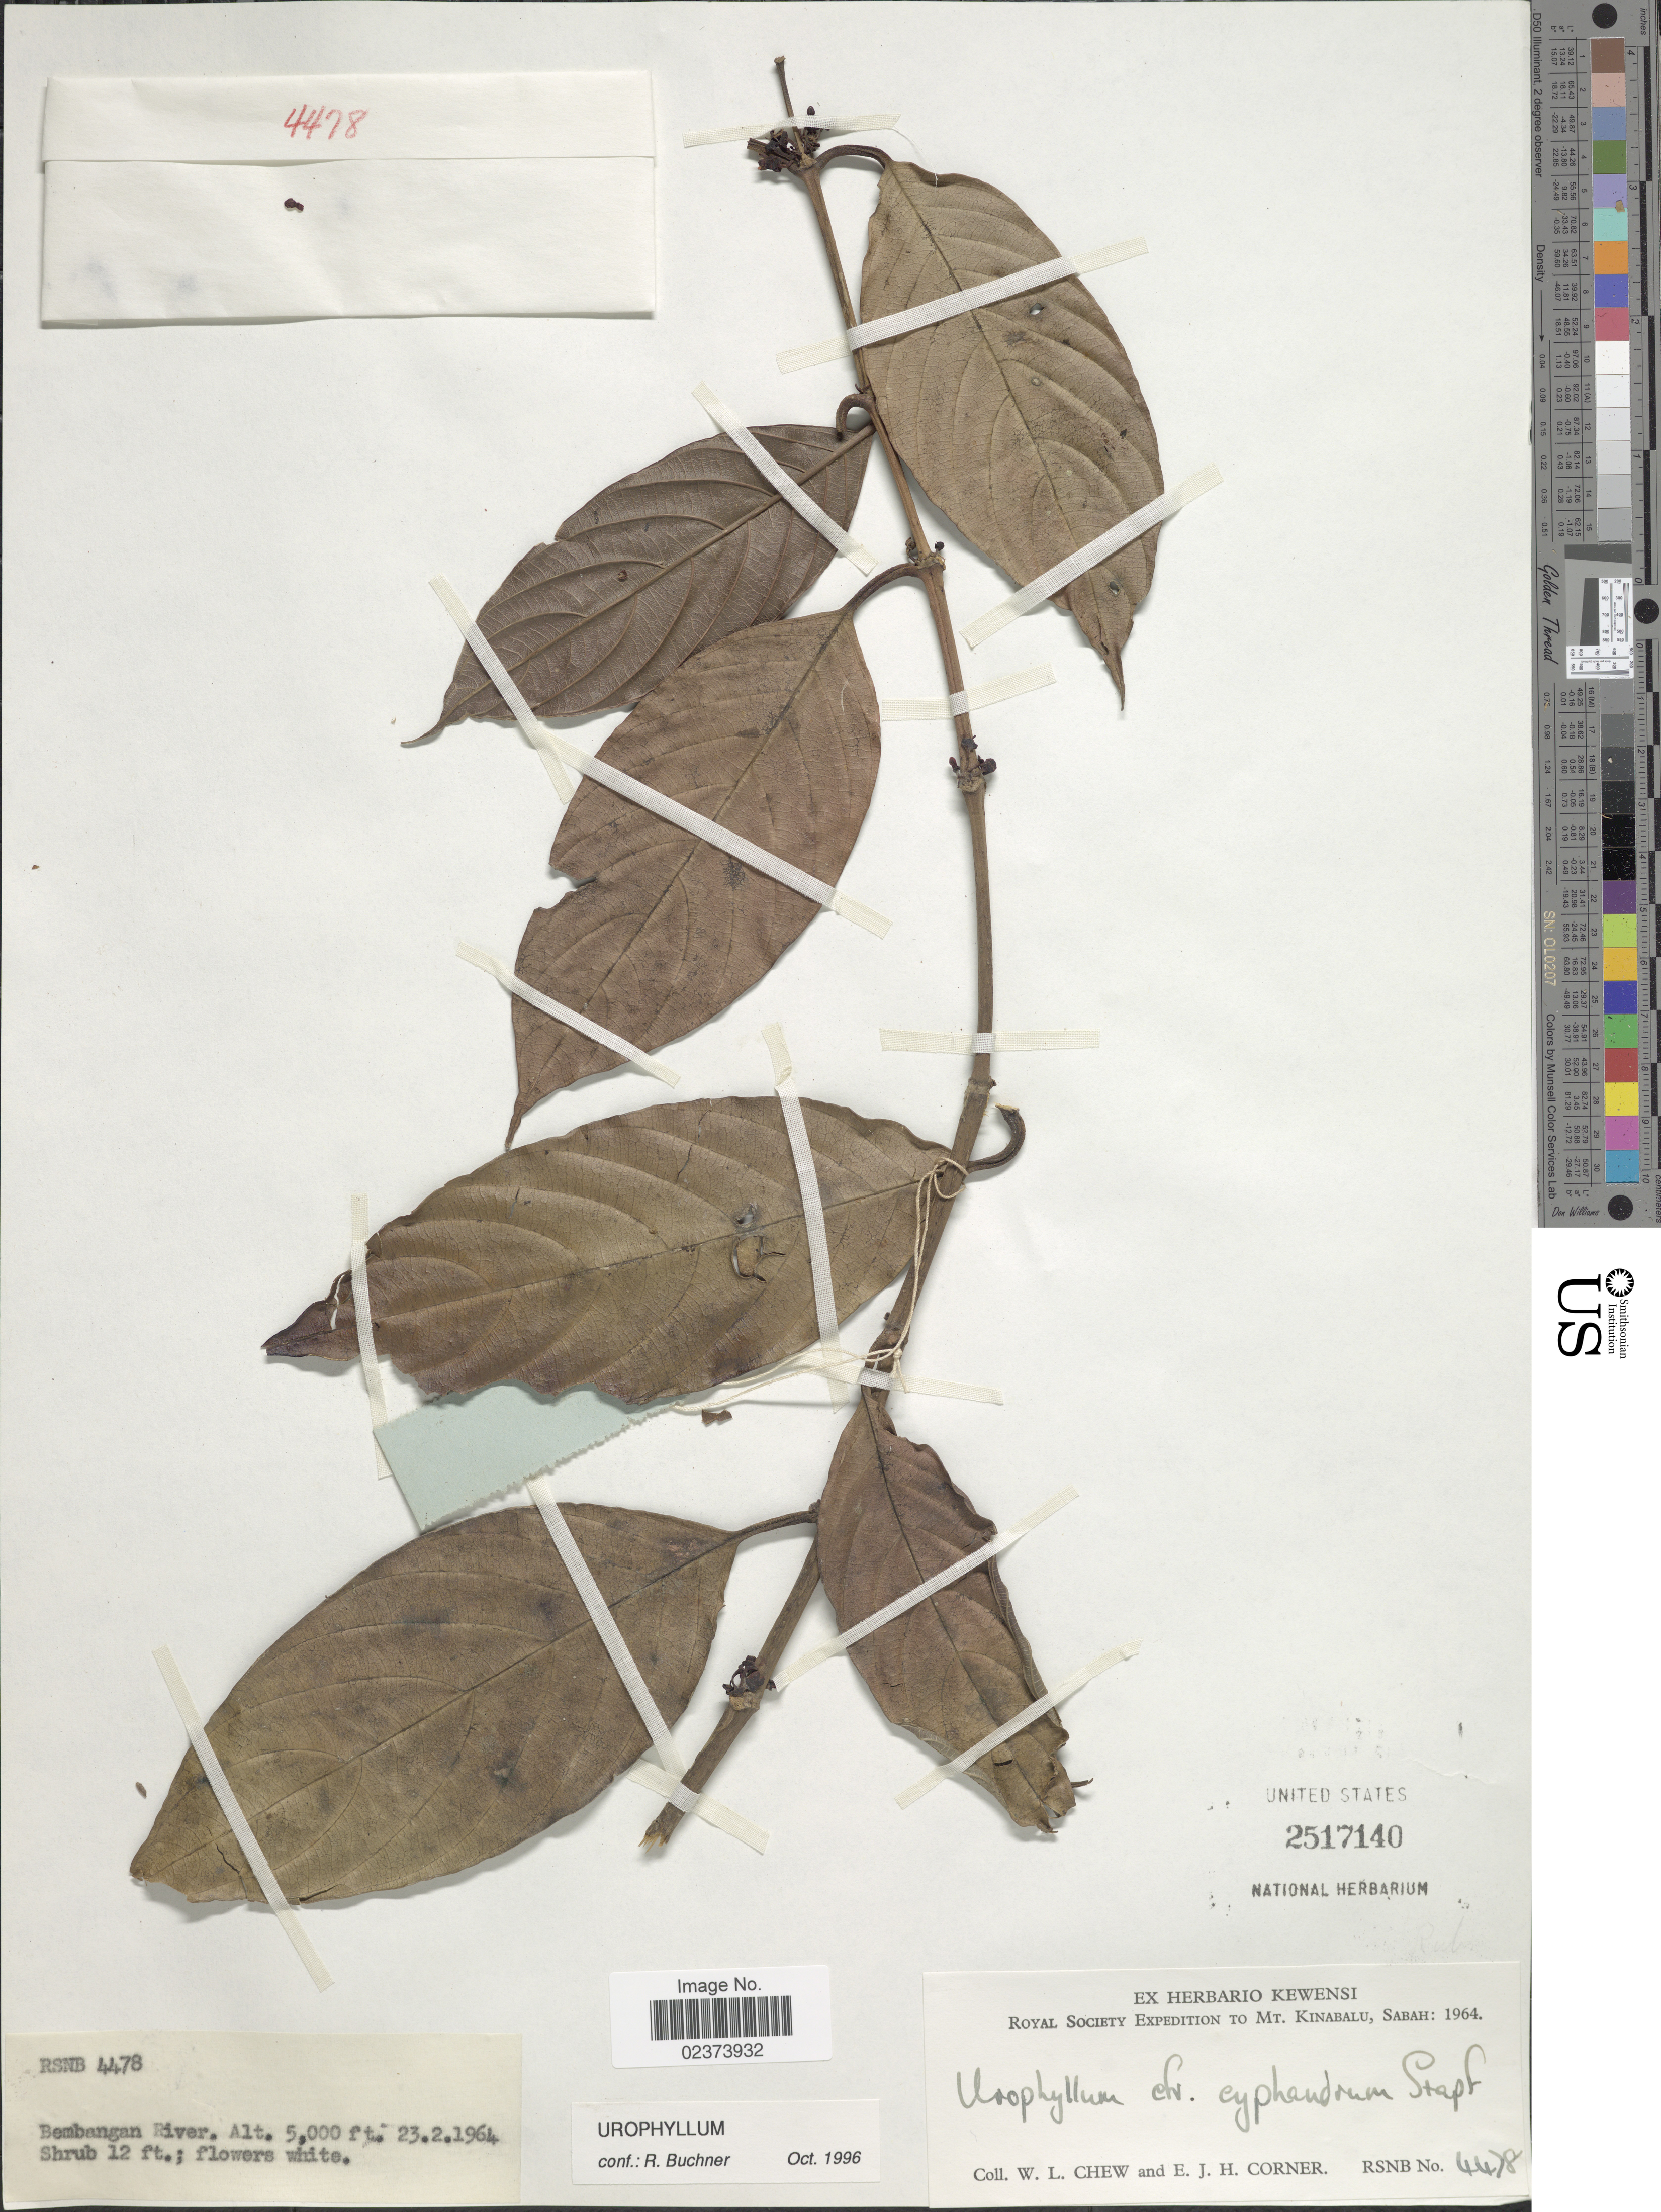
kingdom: Plantae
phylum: Tracheophyta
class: Magnoliopsida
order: Gentianales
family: Rubiaceae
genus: Urophyllum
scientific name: Urophyllum cyphandrum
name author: Stapf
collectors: W. Chew & E. Corner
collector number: RSNB 4478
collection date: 1964-02-23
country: Malaysia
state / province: Sabah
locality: Mt. Kinabalu, Sabah, Bembangan River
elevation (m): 1524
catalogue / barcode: US 2517140